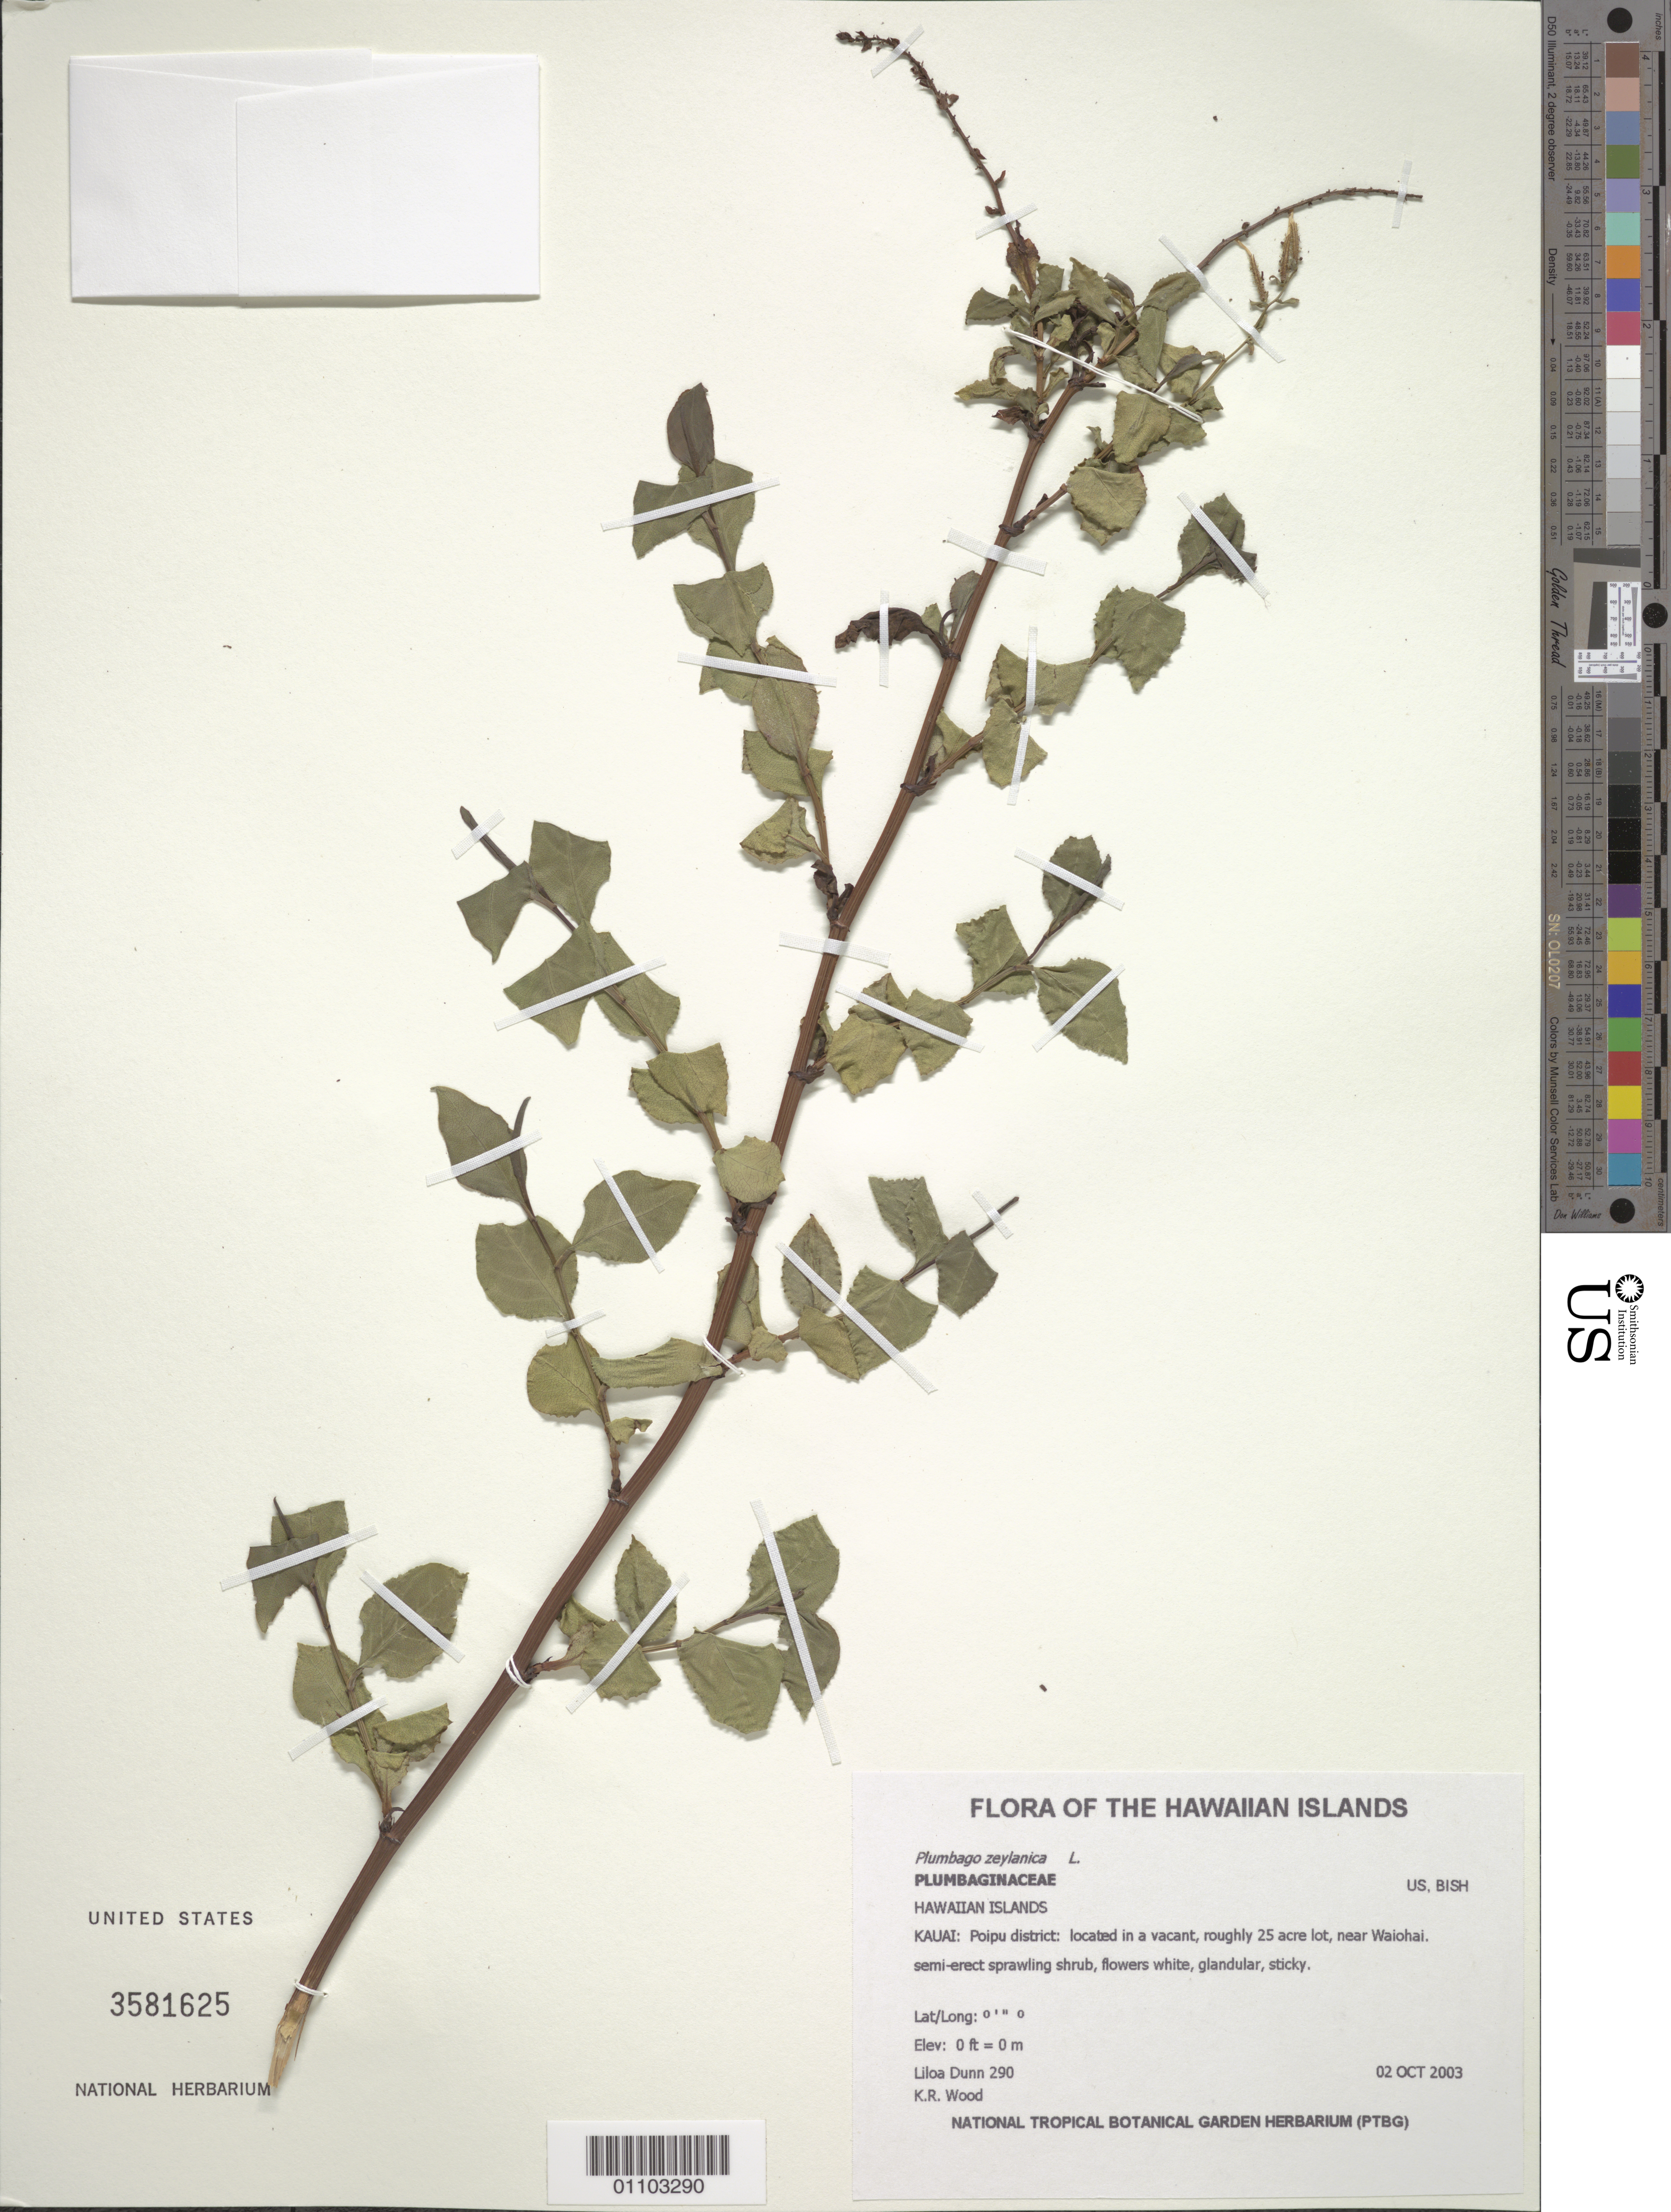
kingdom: Plantae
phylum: Tracheophyta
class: Magnoliopsida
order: Caryophyllales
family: Plumbaginaceae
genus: Plumbago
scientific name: Plumbago zeylanica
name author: L.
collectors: L. Dunn & K. R. Wood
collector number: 290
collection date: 2003-10-02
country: United States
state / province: Hawaii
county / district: Kauai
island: Kaua'i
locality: Poipu District, located in a vacant, roughly 25 acre lot, near Waiohai.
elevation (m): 0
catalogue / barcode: US 3581625